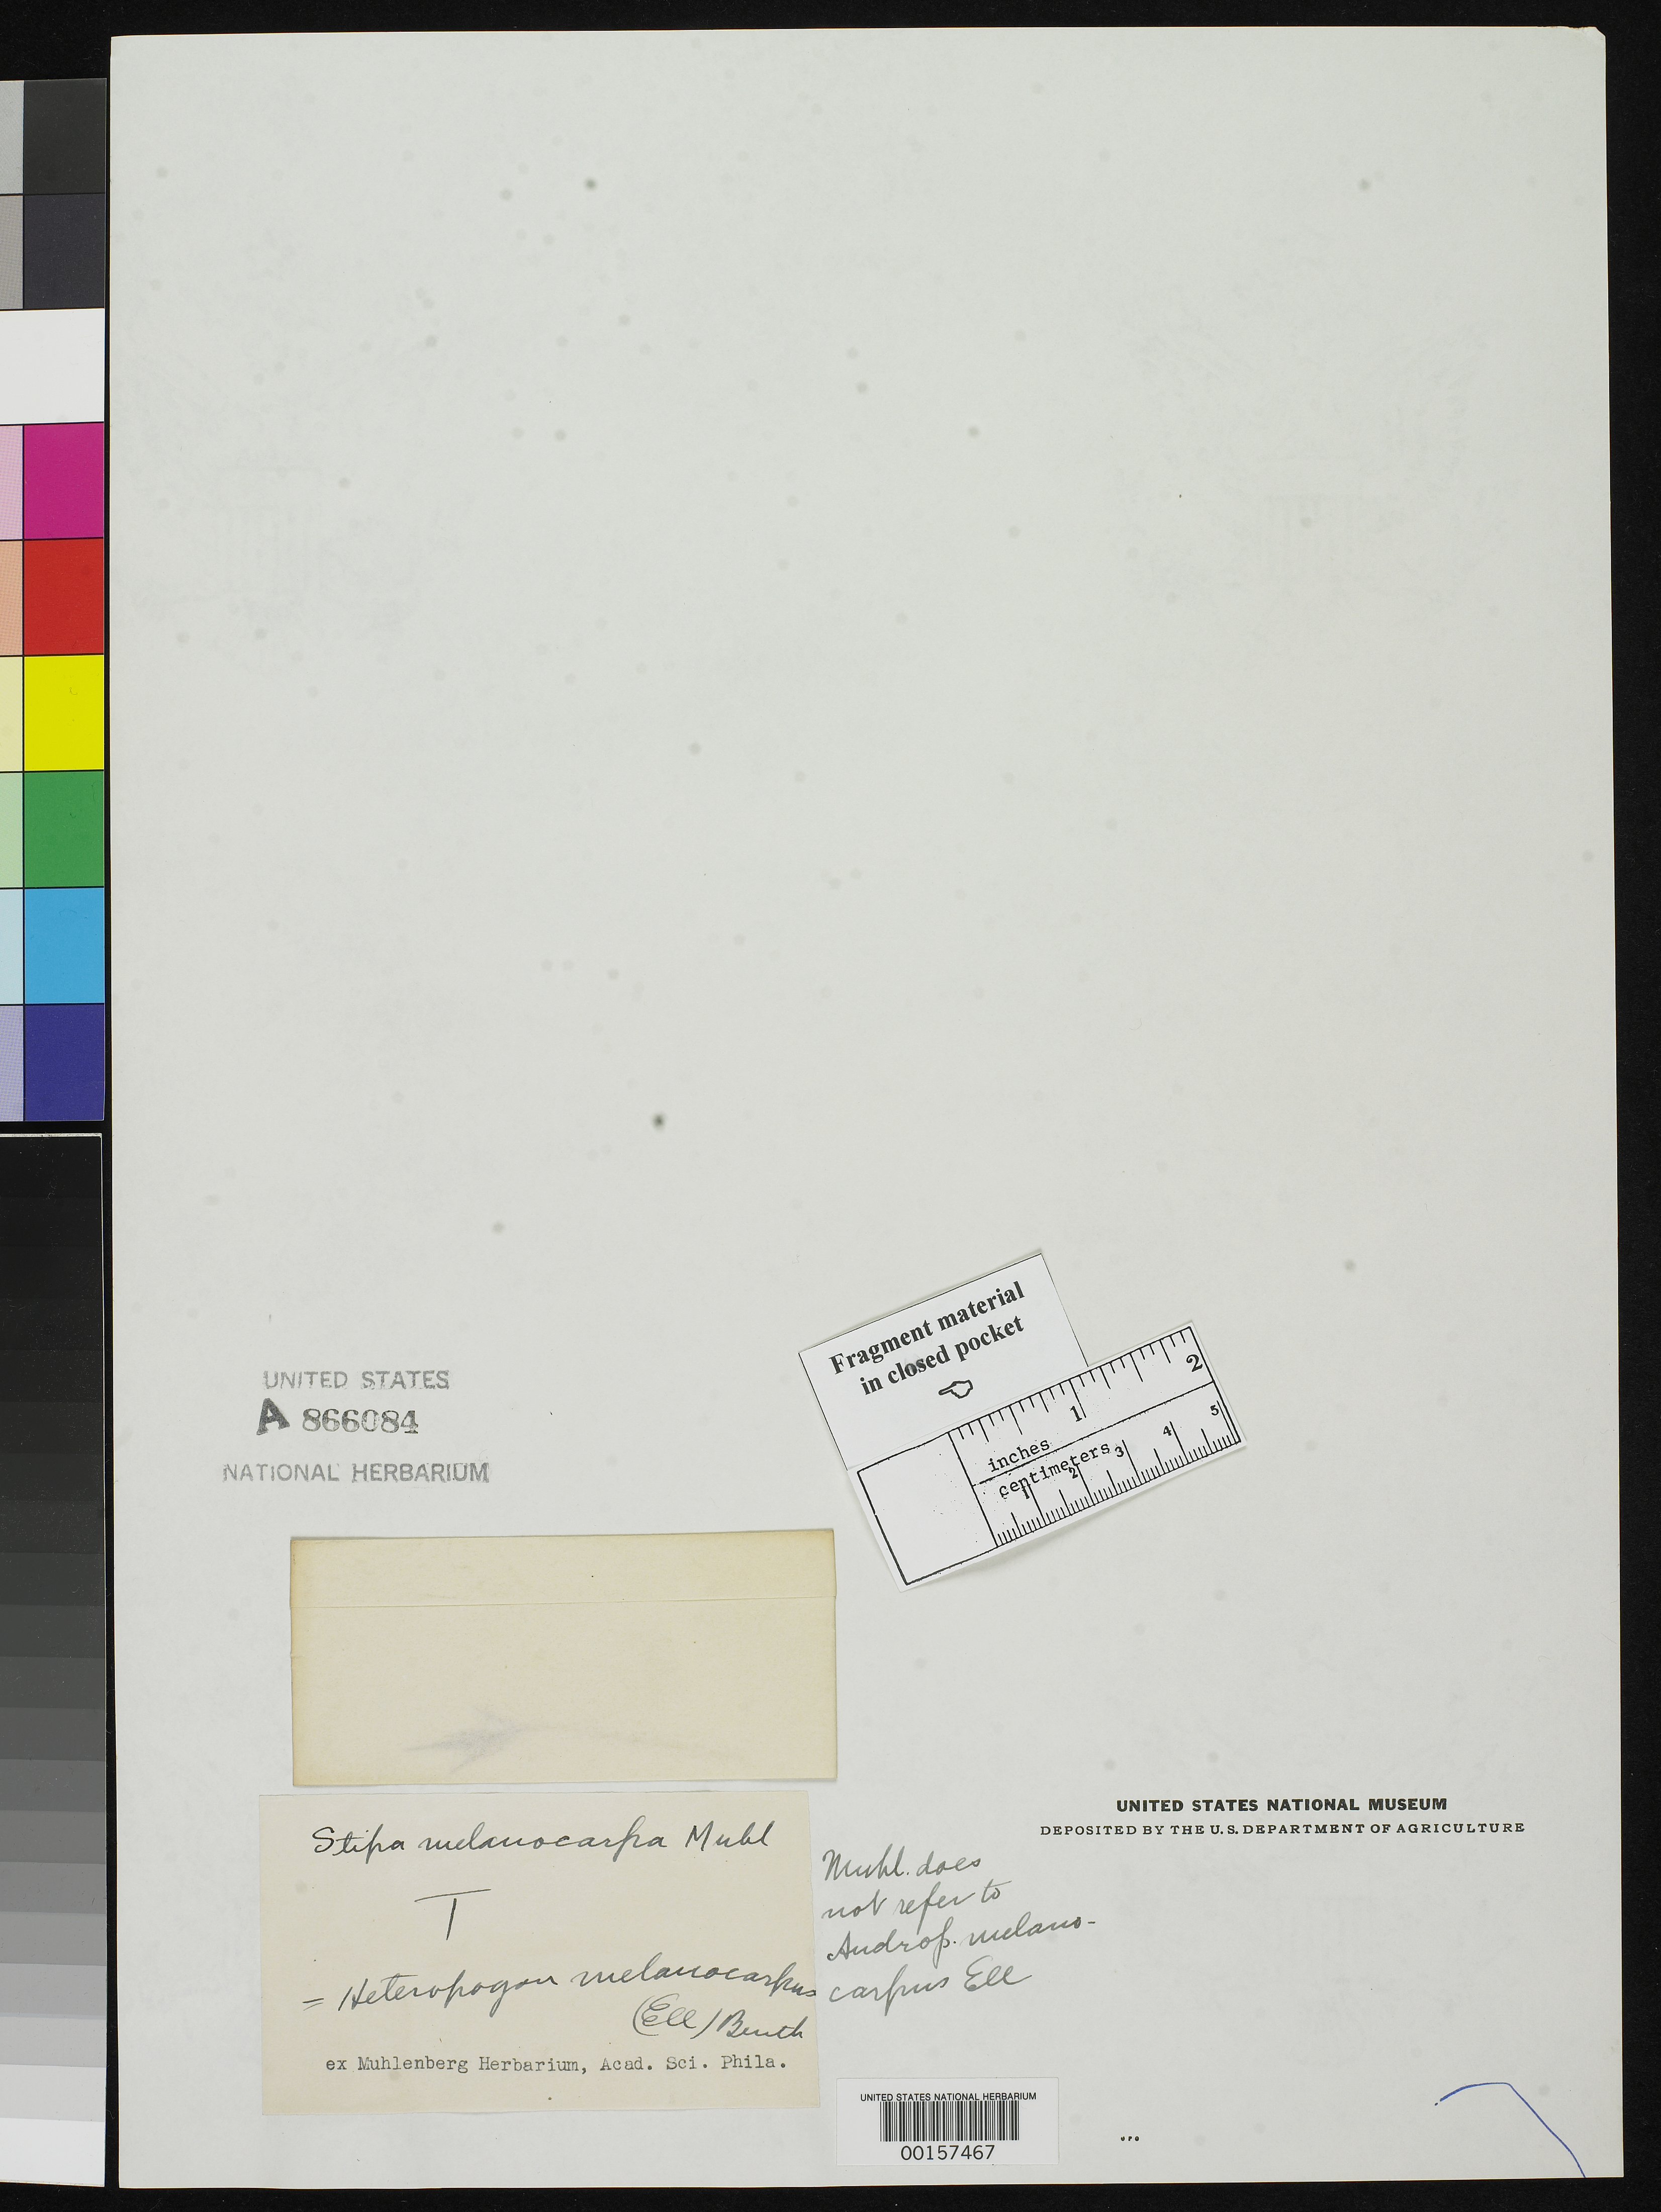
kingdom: Plantae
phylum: Tracheophyta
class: Liliopsida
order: Poales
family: Poaceae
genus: Stipa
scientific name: Stipa melanocarpa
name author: Muhl.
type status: Type Fragment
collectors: H. Muhlenberg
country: United States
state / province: Georgia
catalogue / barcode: US 866084A